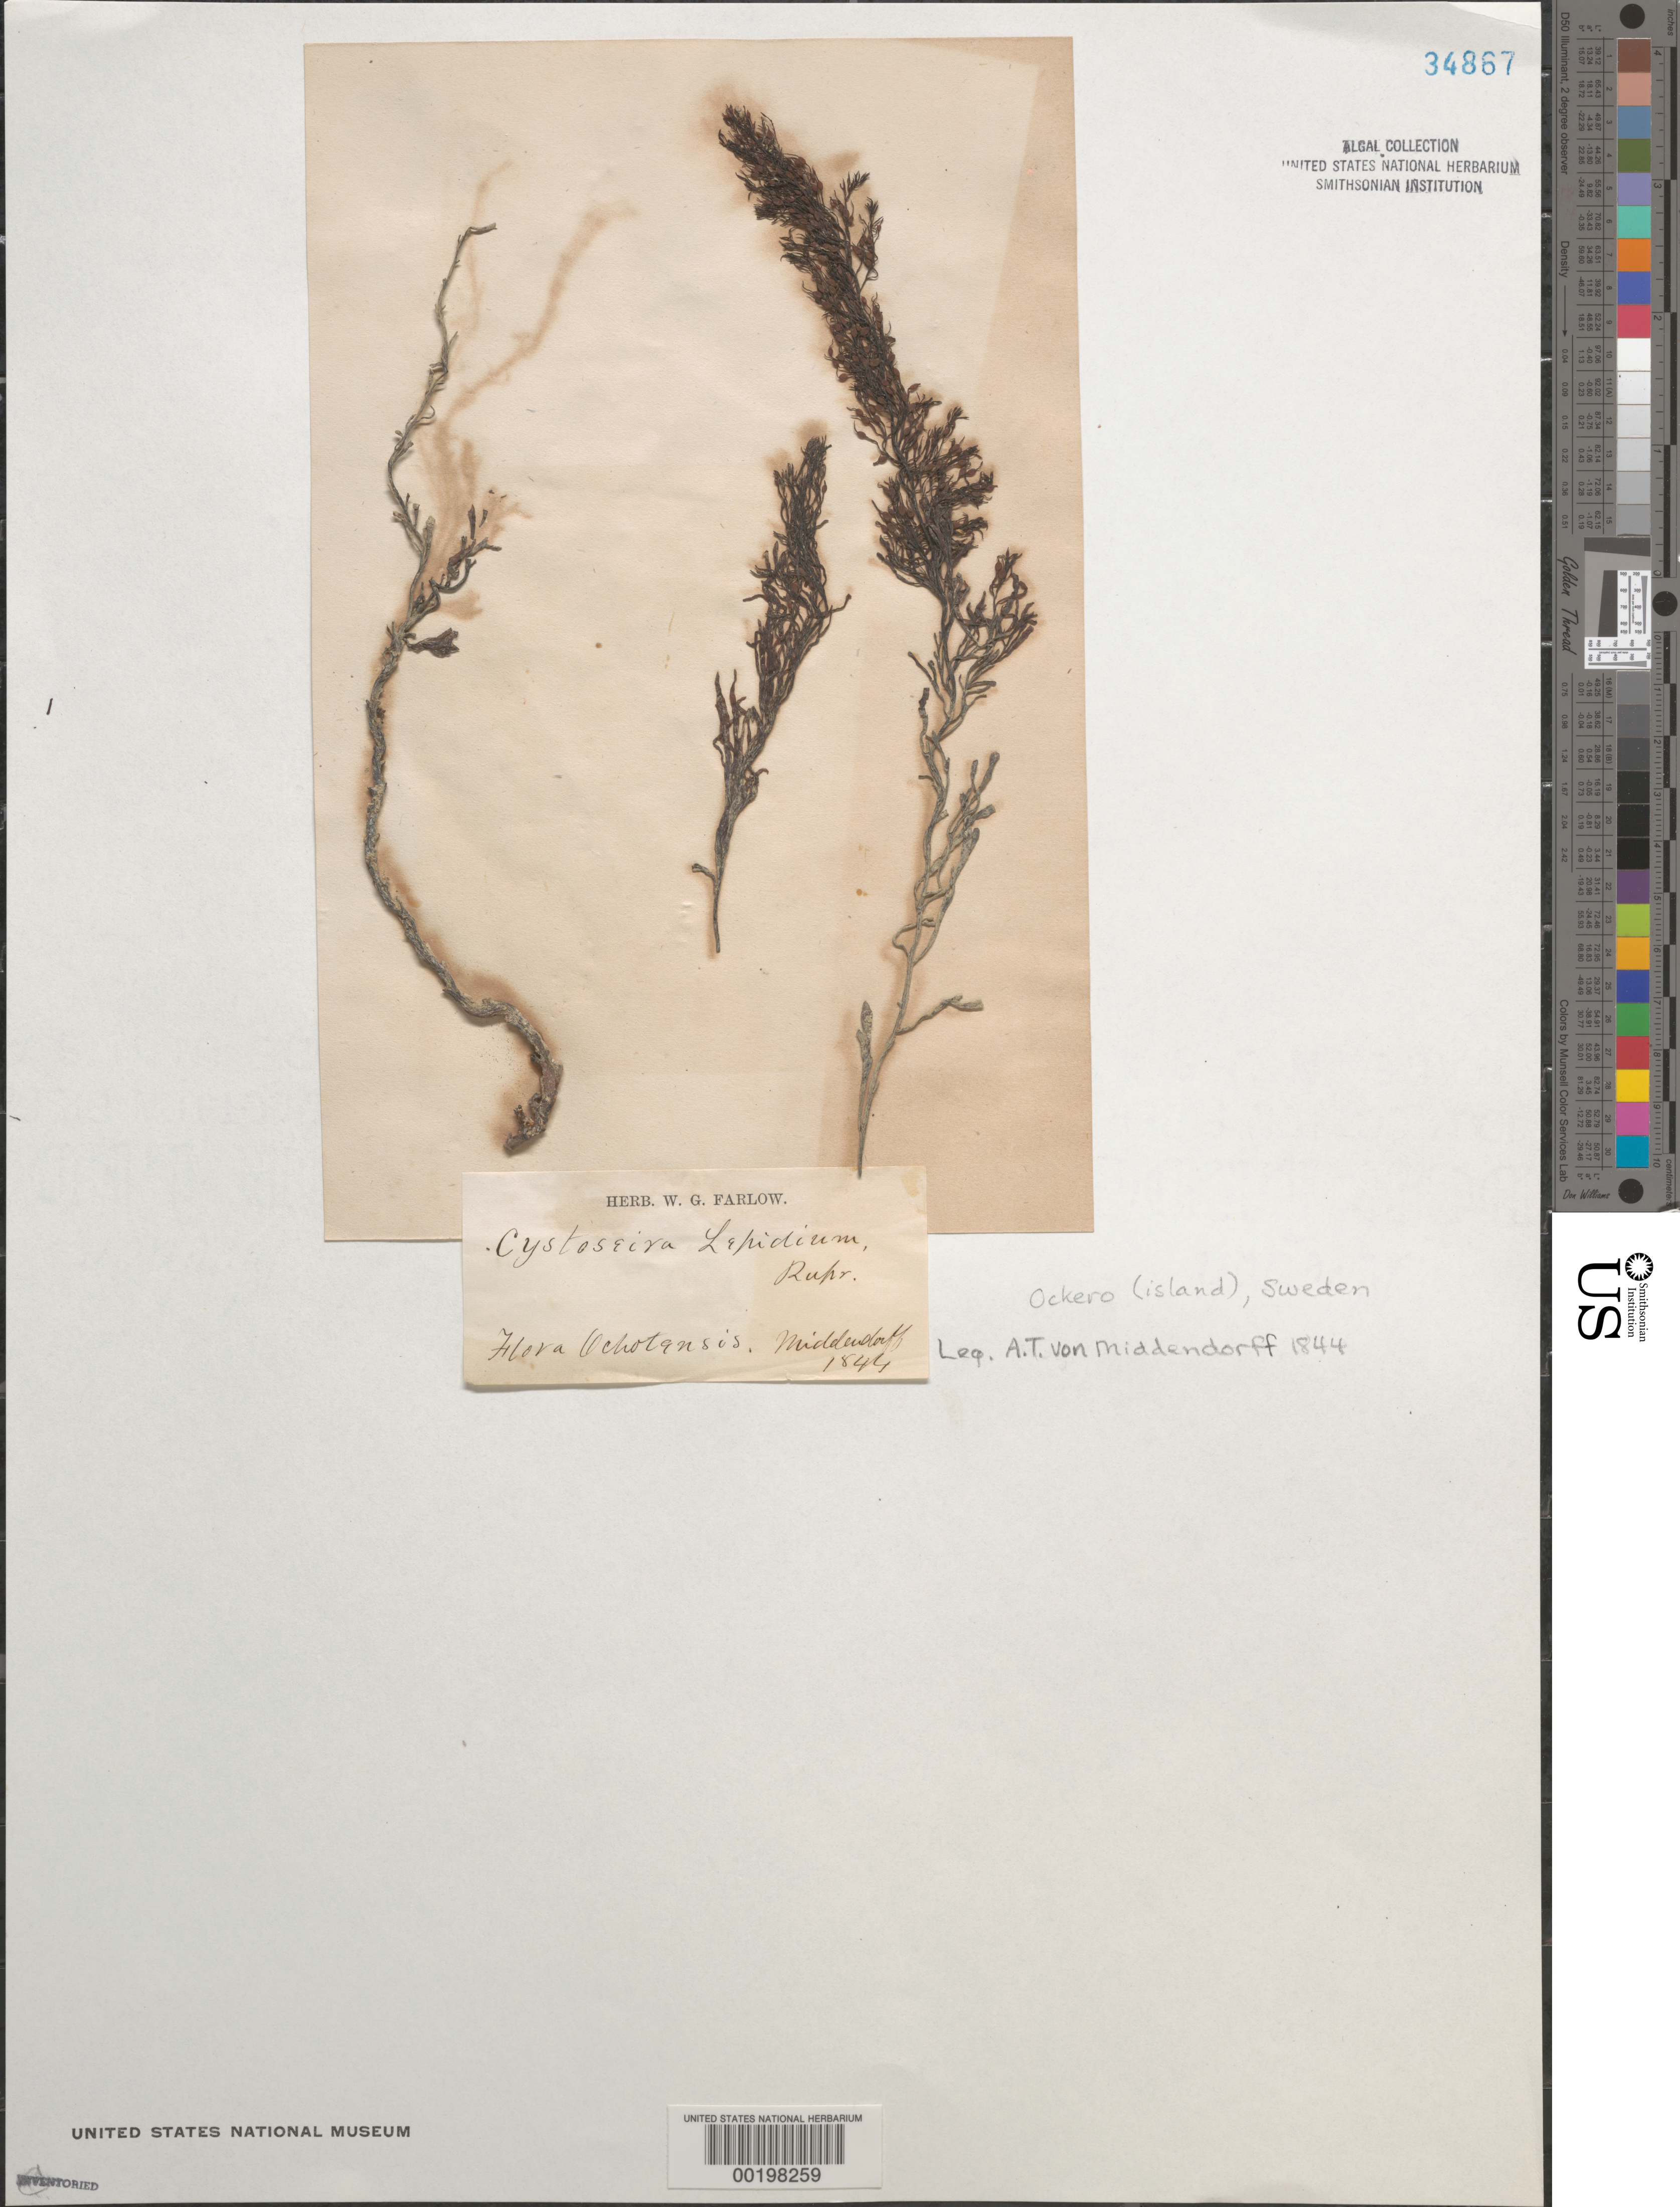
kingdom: Chromista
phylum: Ochrophyta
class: Phaeophyceae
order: Fucales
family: Sargassaceae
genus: Stephanocystis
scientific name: Stephanocystis geminata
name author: (C. Agardh) Draisma et al.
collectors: A. Von Middendorff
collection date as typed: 1844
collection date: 1844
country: Sweden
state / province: Västra Götaland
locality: Ockero, in the skagerrak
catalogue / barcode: US 34867